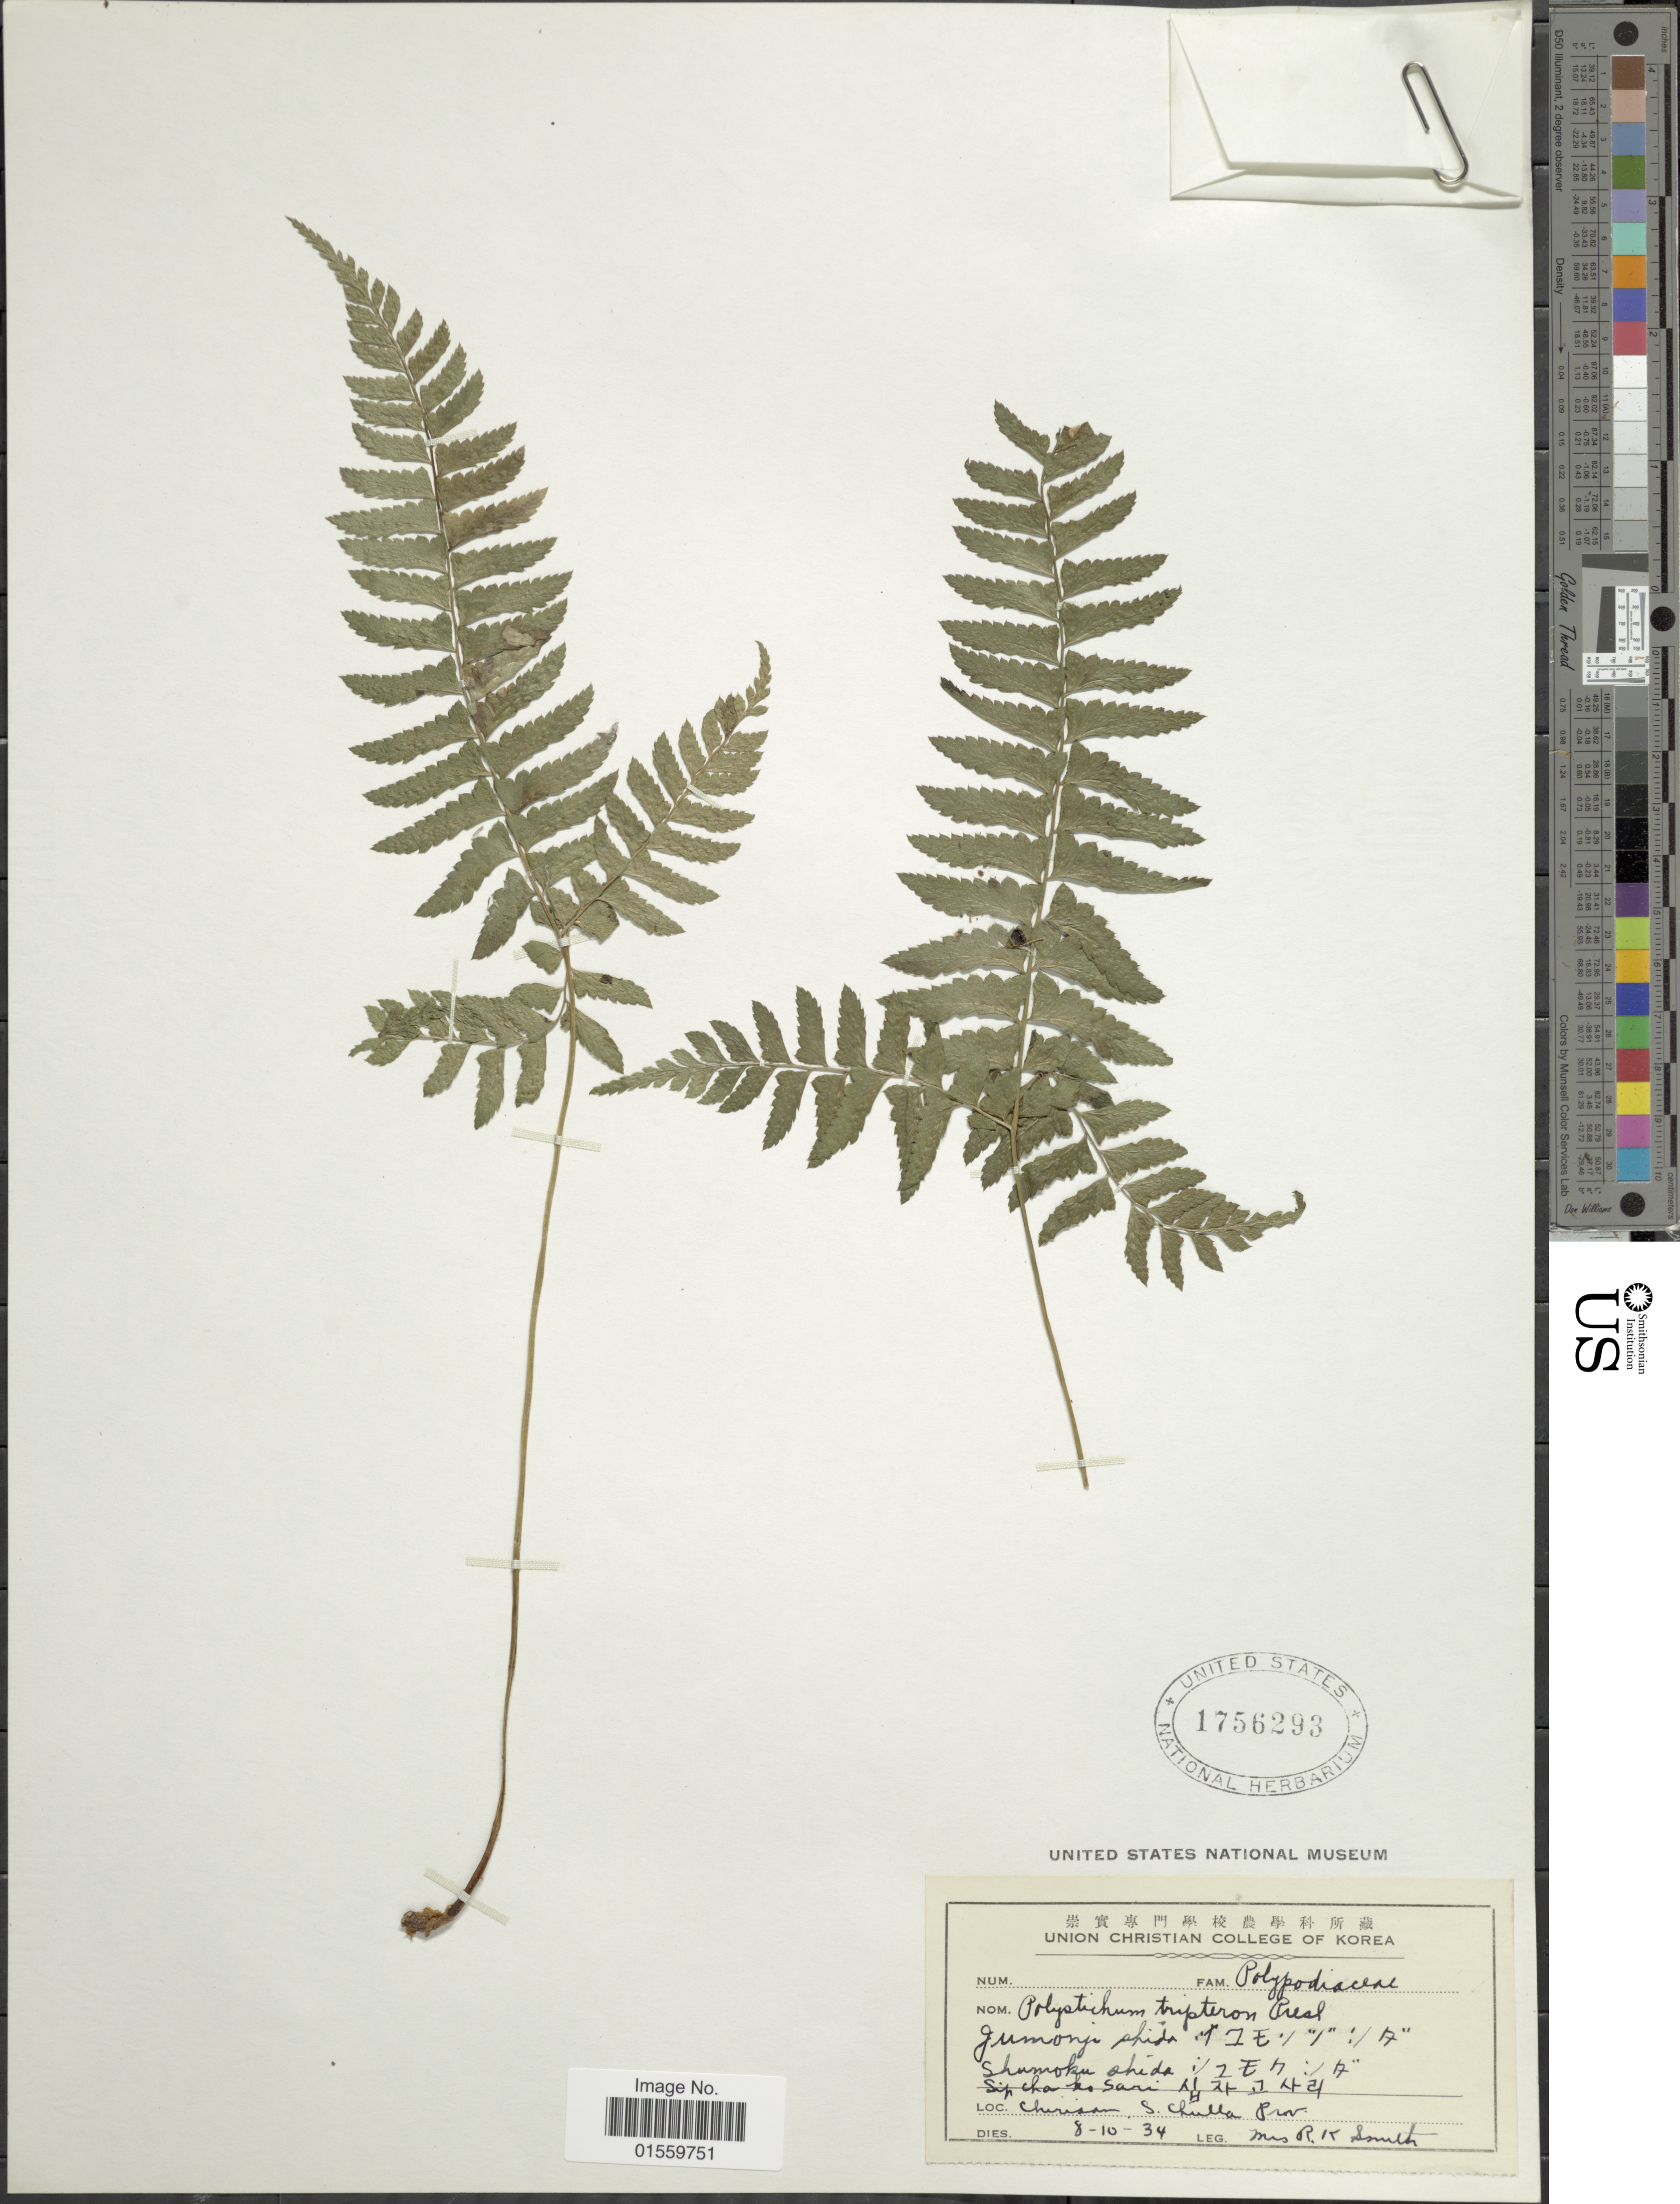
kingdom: Plantae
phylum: Tracheophyta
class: Polypodiopsida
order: Polypodiales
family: Dryopteridaceae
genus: Polystichum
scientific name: Polystichum tripteron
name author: (Kunze) C. Presl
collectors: Mrs. R. K. Smith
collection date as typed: Transcribed d/m/y: 8/10/34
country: South Korea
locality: Chirisan, S. Chulla Prov.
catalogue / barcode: US 1756293